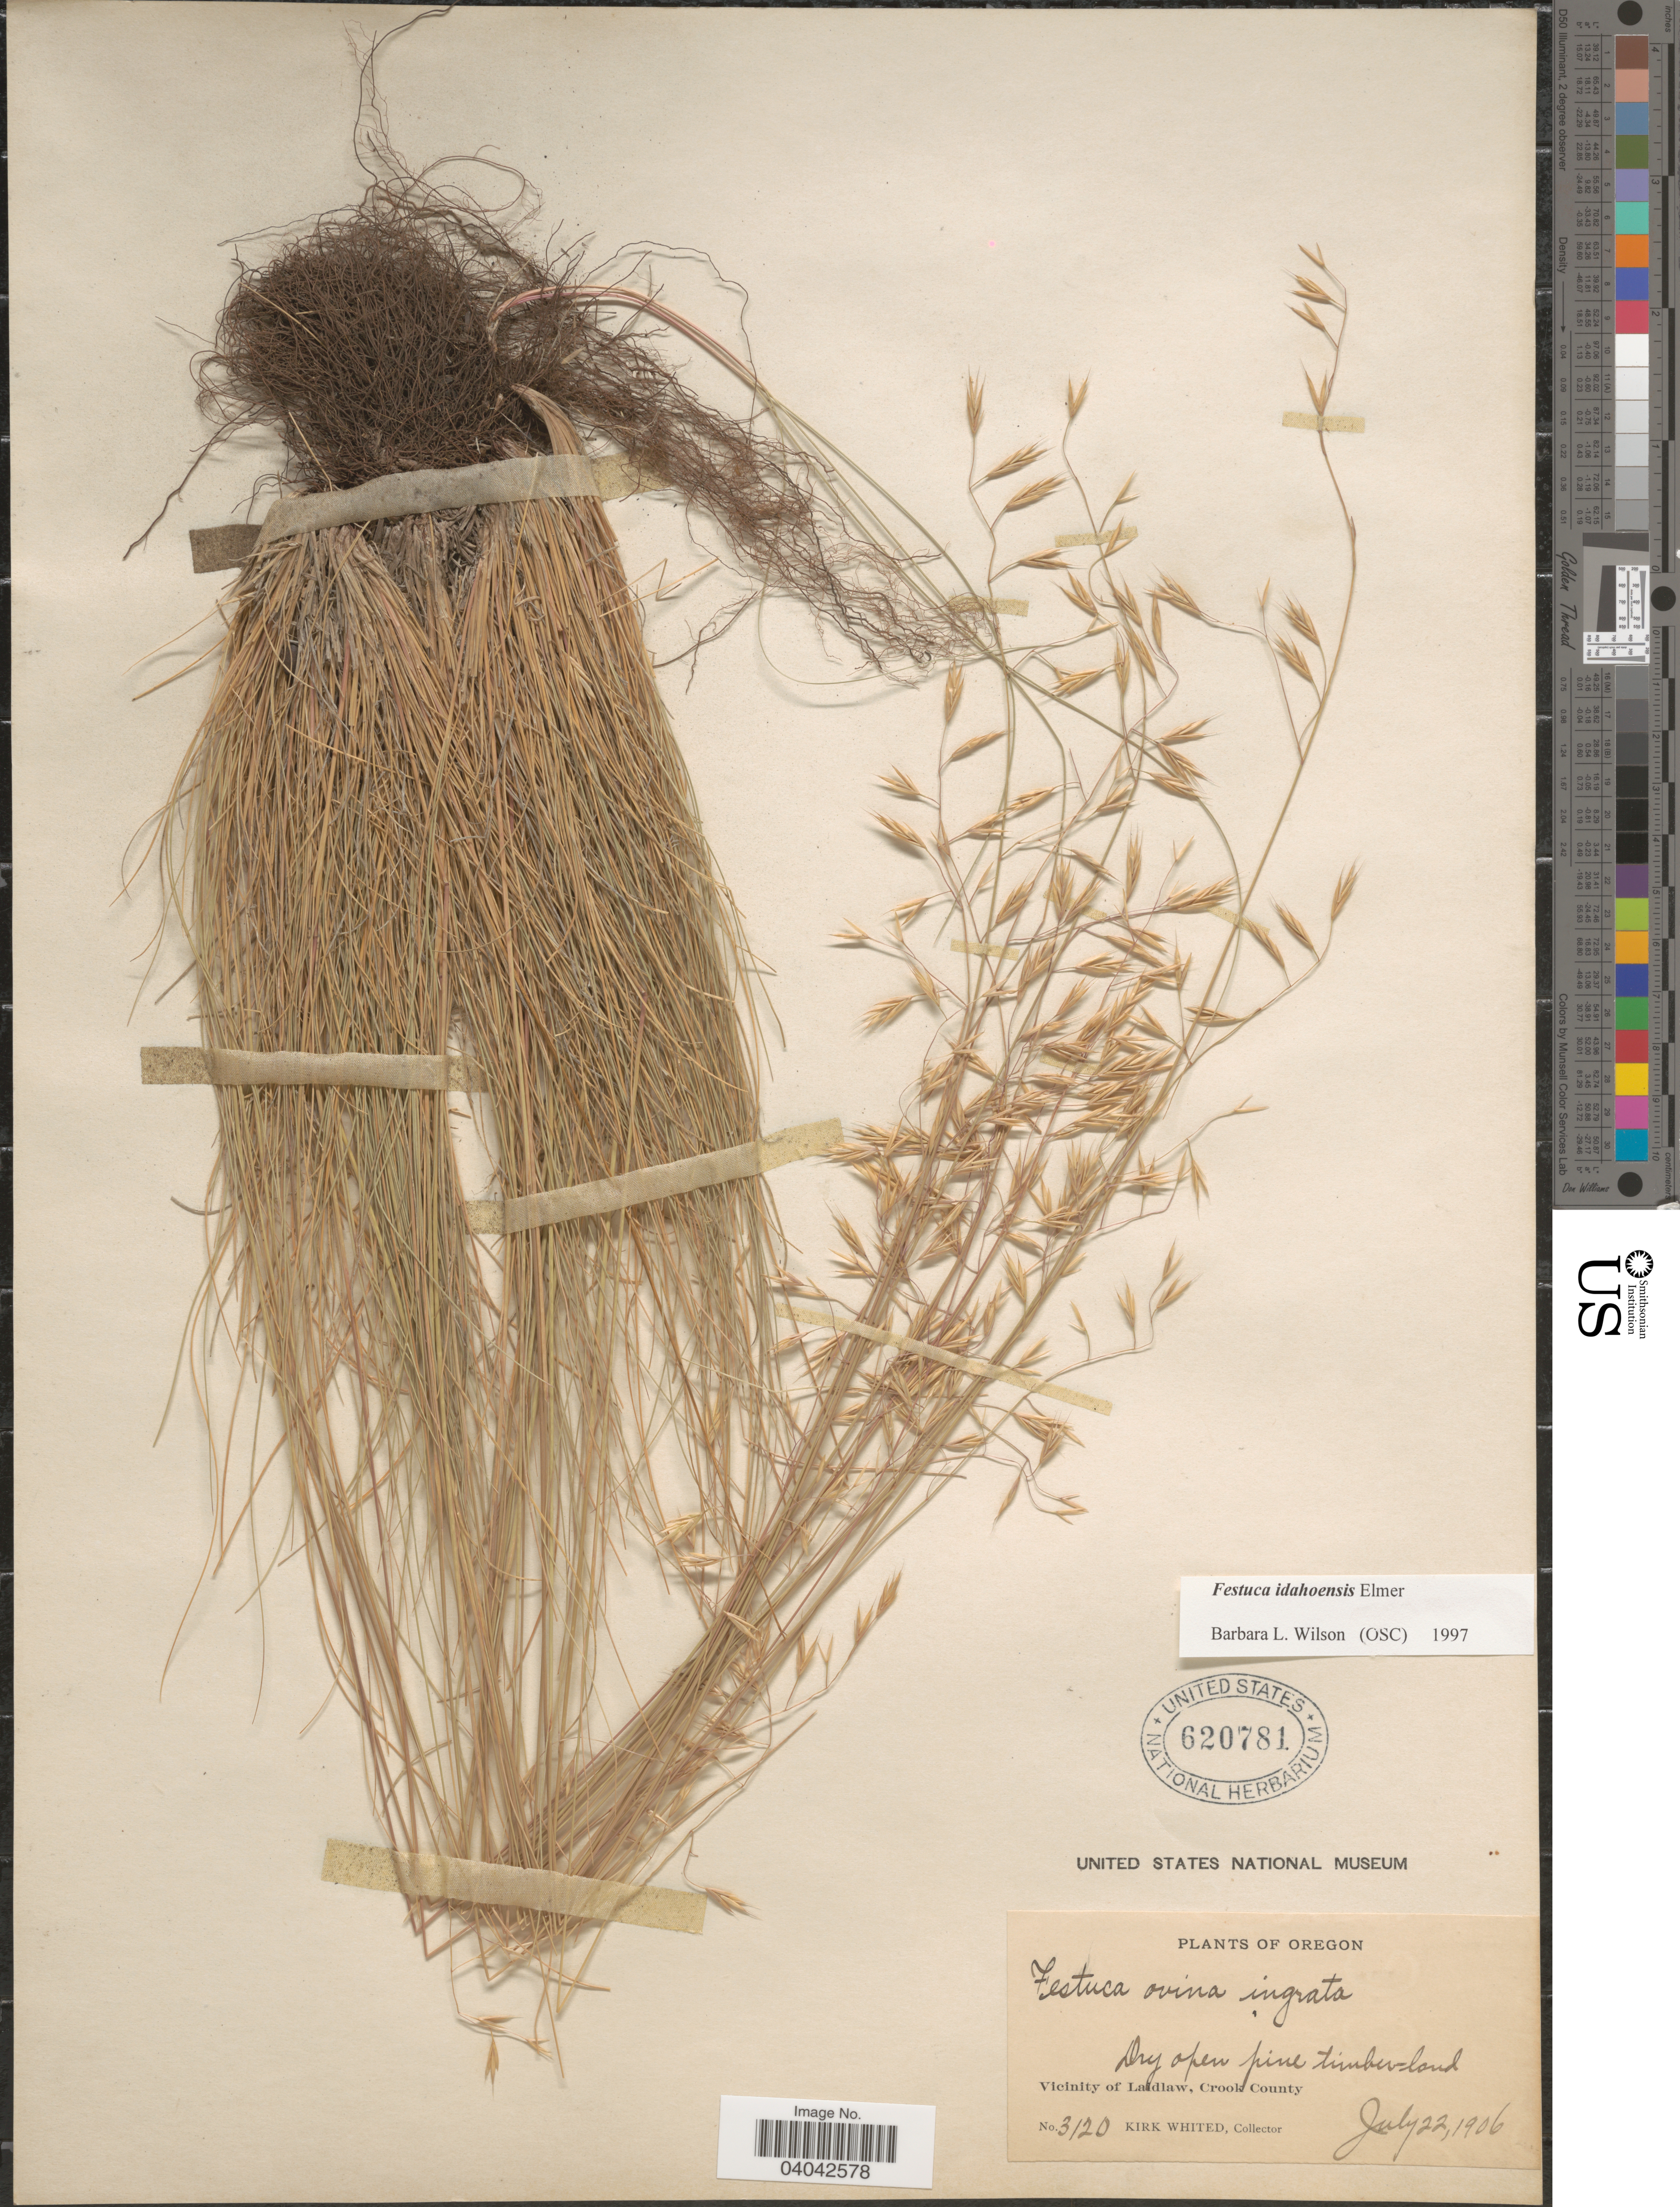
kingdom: Plantae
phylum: Tracheophyta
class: Liliopsida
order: Poales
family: Poaceae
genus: Festuca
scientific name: Festuca idahoensis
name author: Elmer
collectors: K. Whited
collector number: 3120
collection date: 1906-07-22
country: United States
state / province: Oregon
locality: Vicinity of Laidlaw, Crook County.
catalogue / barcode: US 620781